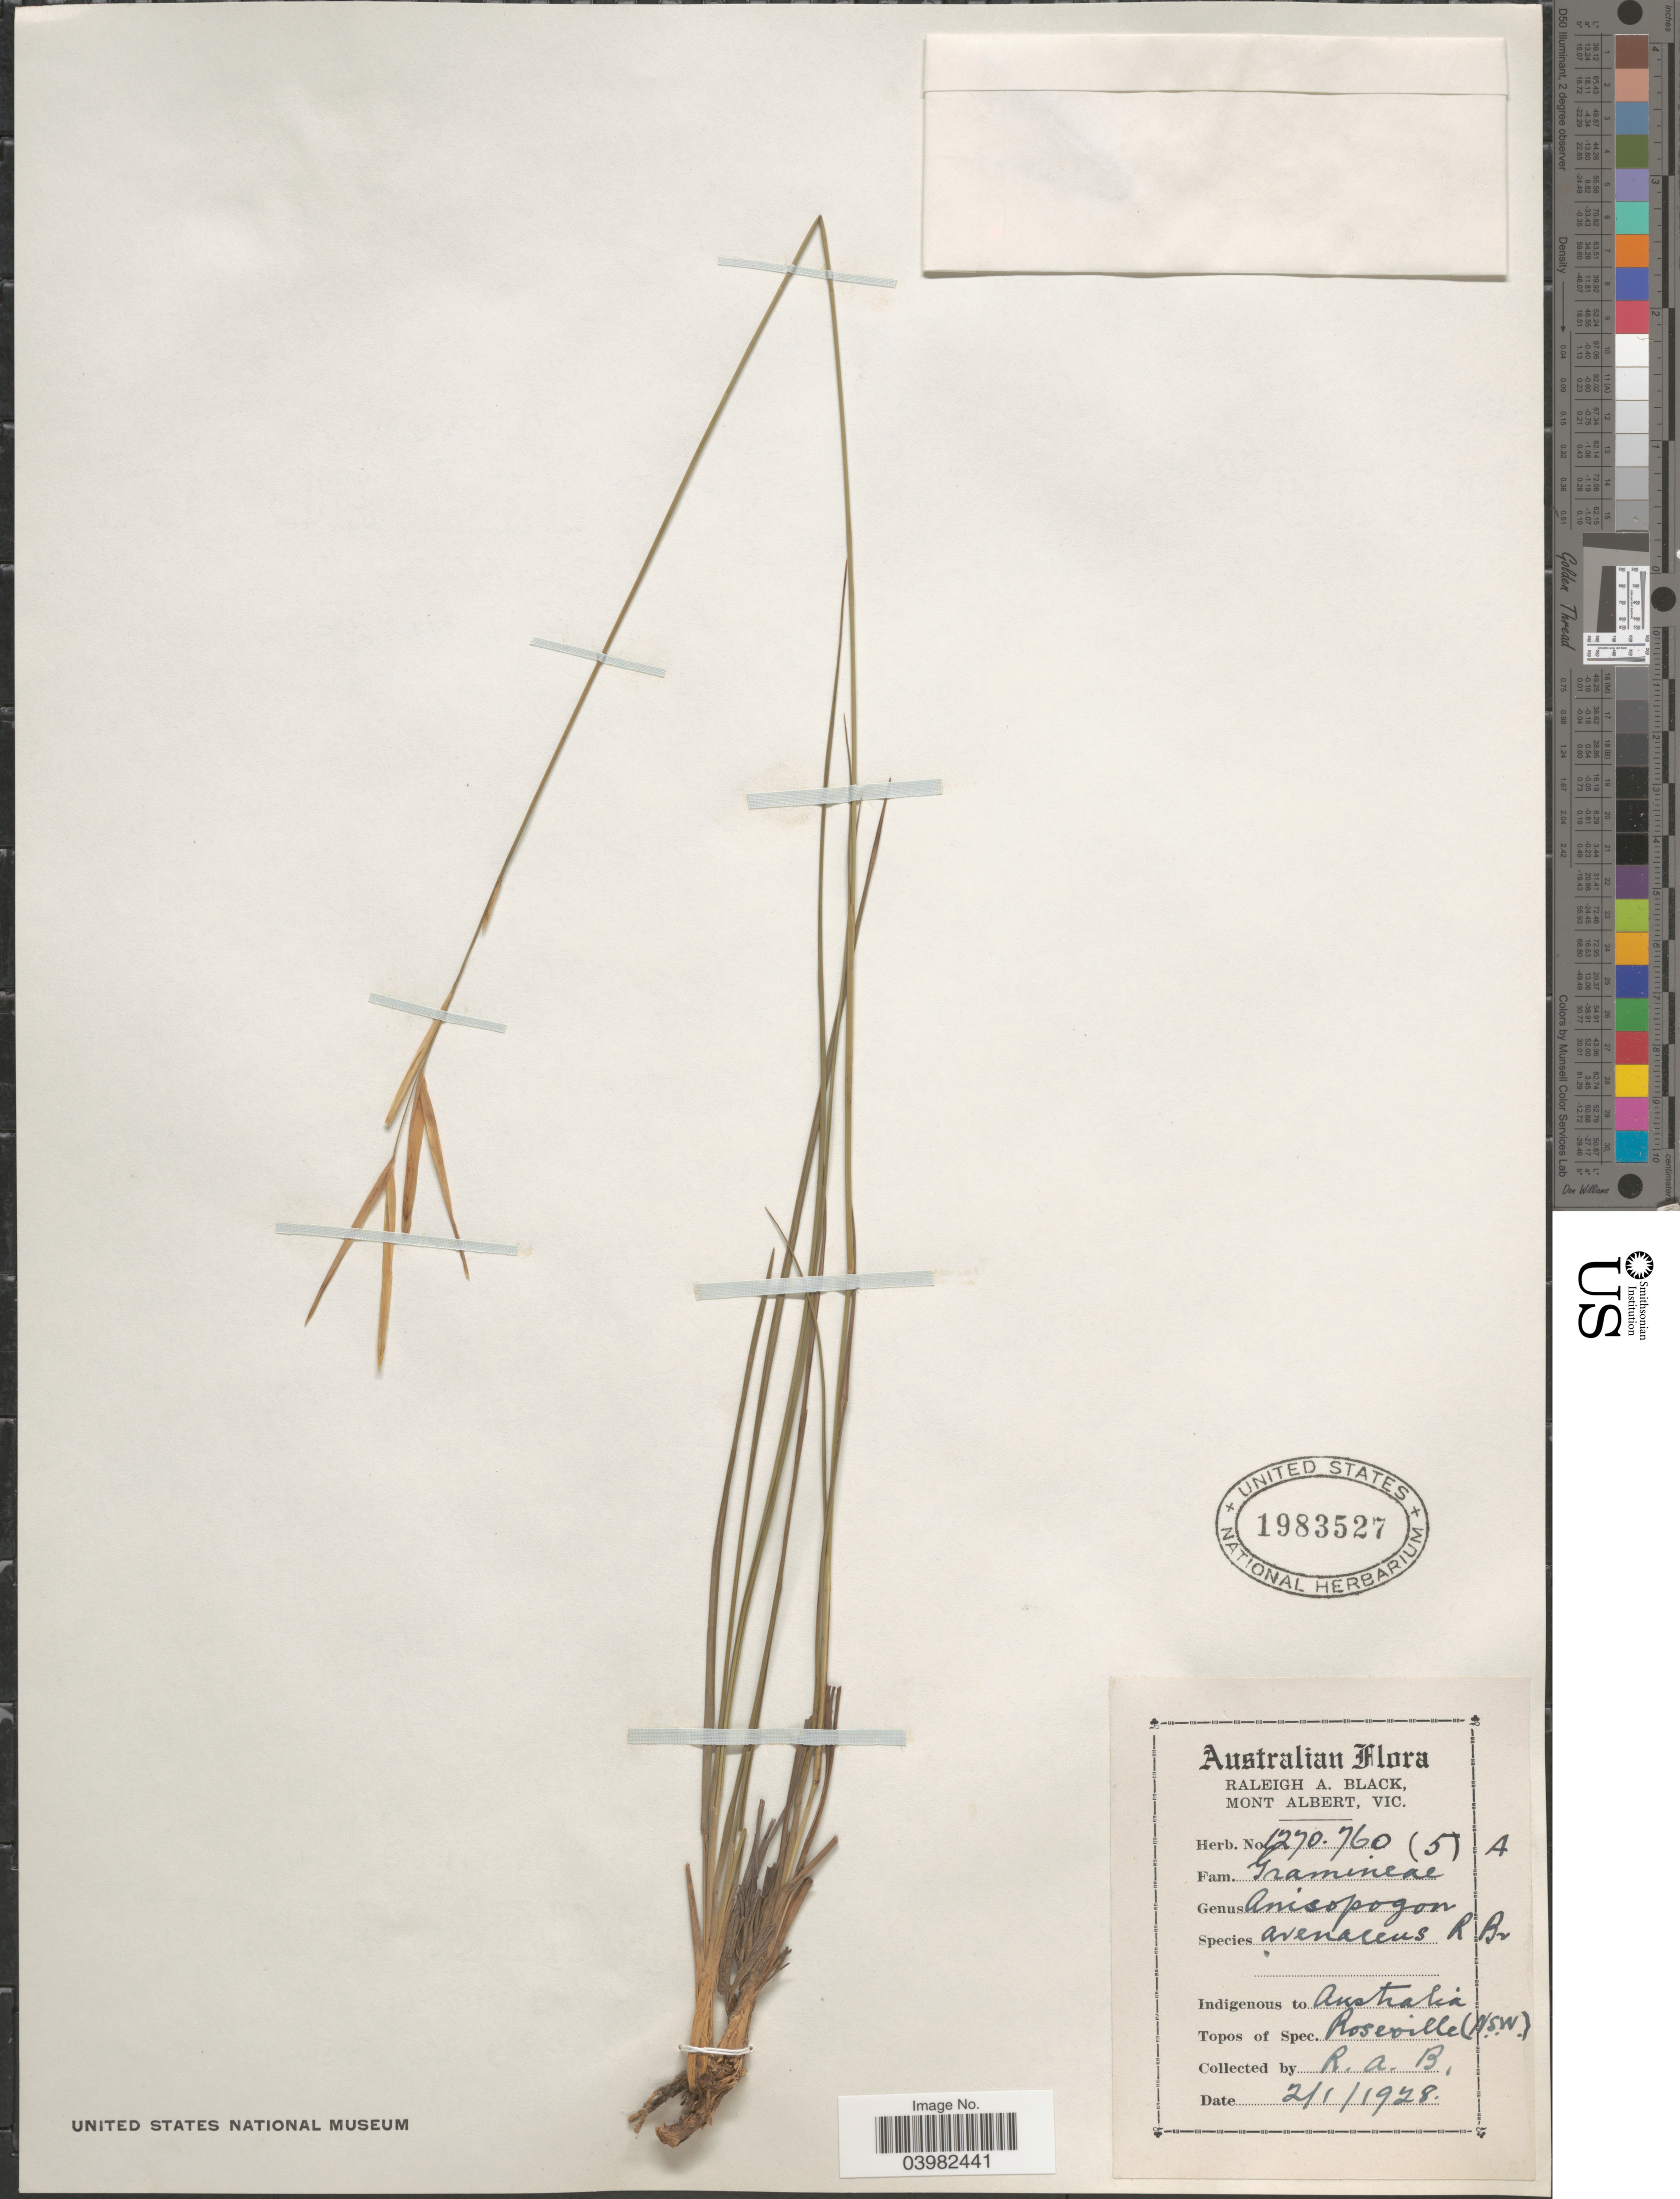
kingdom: Plantae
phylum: Tracheophyta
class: Liliopsida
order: Poales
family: Poaceae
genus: Anisopogon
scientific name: Anisopogon avenaceus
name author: R. Br.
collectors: R. A. Black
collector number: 1270.760(5)A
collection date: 1928-01-21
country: Australia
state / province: New South Wales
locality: Roseville.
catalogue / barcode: US 1983527